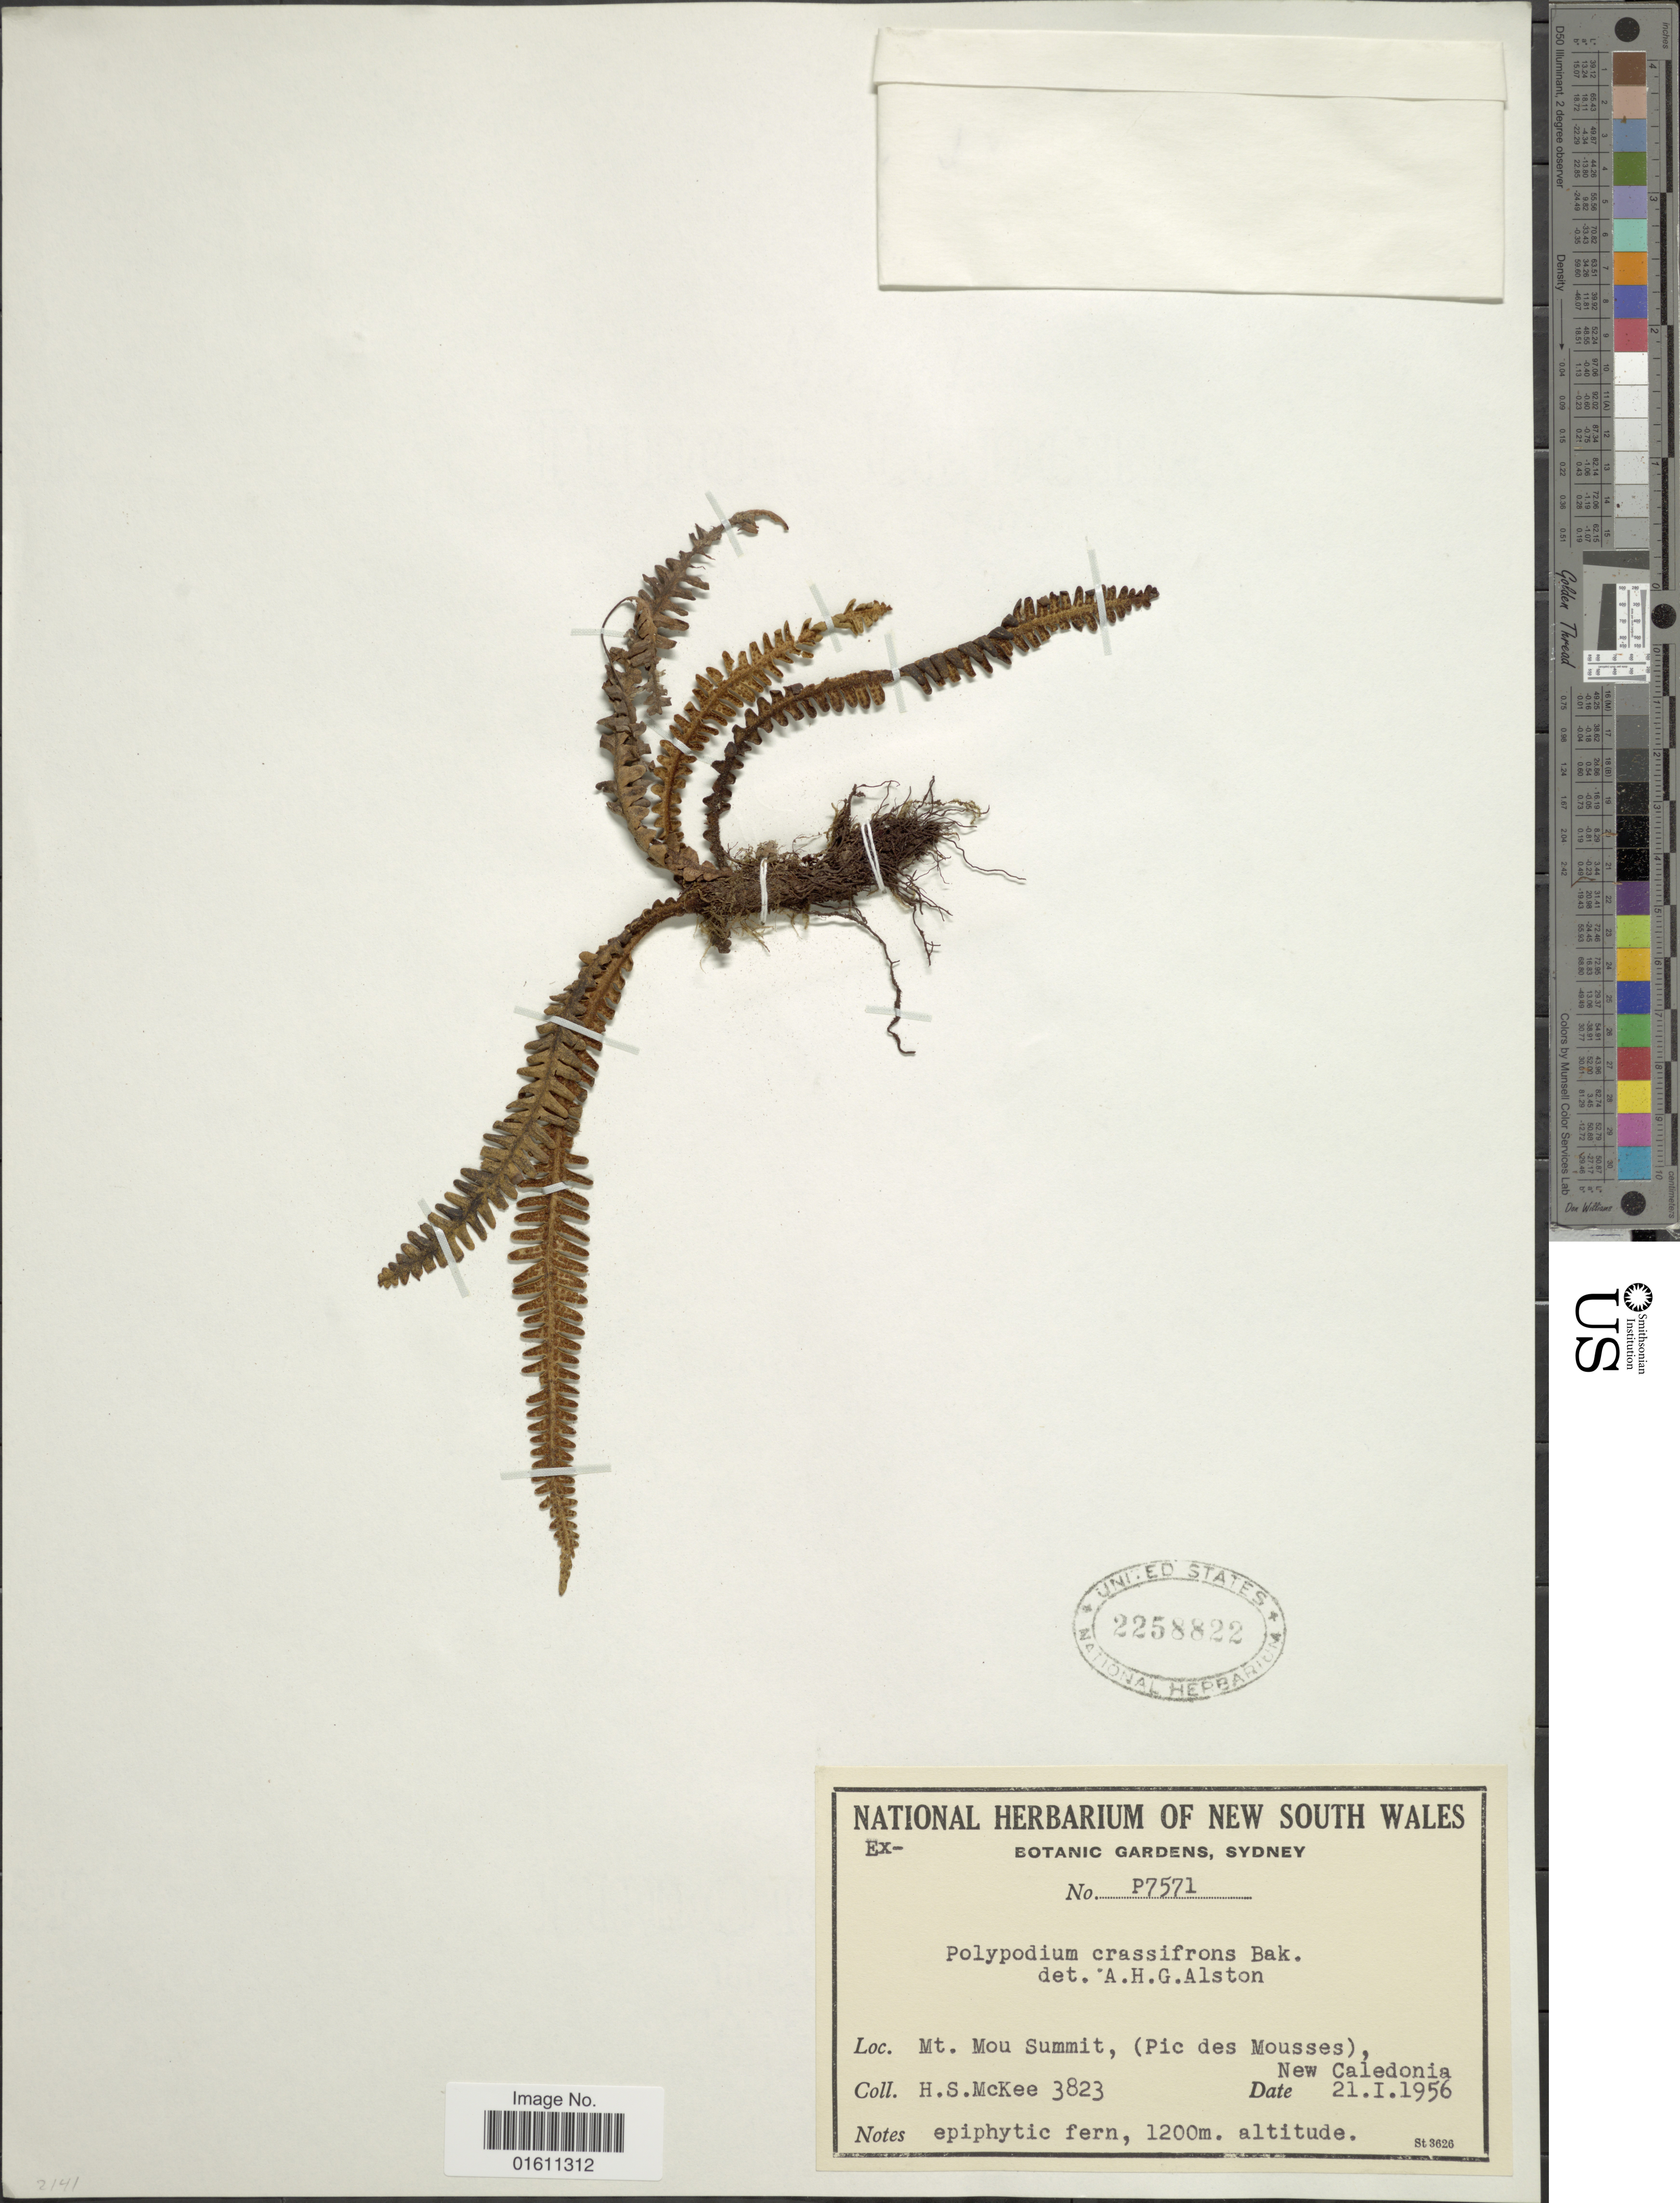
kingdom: Plantae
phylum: Tracheophyta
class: Polypodiopsida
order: Polypodiales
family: Polypodiaceae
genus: Dasygrammitis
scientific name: Dasygrammitis crassifrons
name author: (Baker) Parris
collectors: H. S. McKee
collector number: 3832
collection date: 1956-01-21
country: New Caledonia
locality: Mt. Mou Summit, (Pic des Mouses), New Caledonia.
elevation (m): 1200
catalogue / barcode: US 2258822